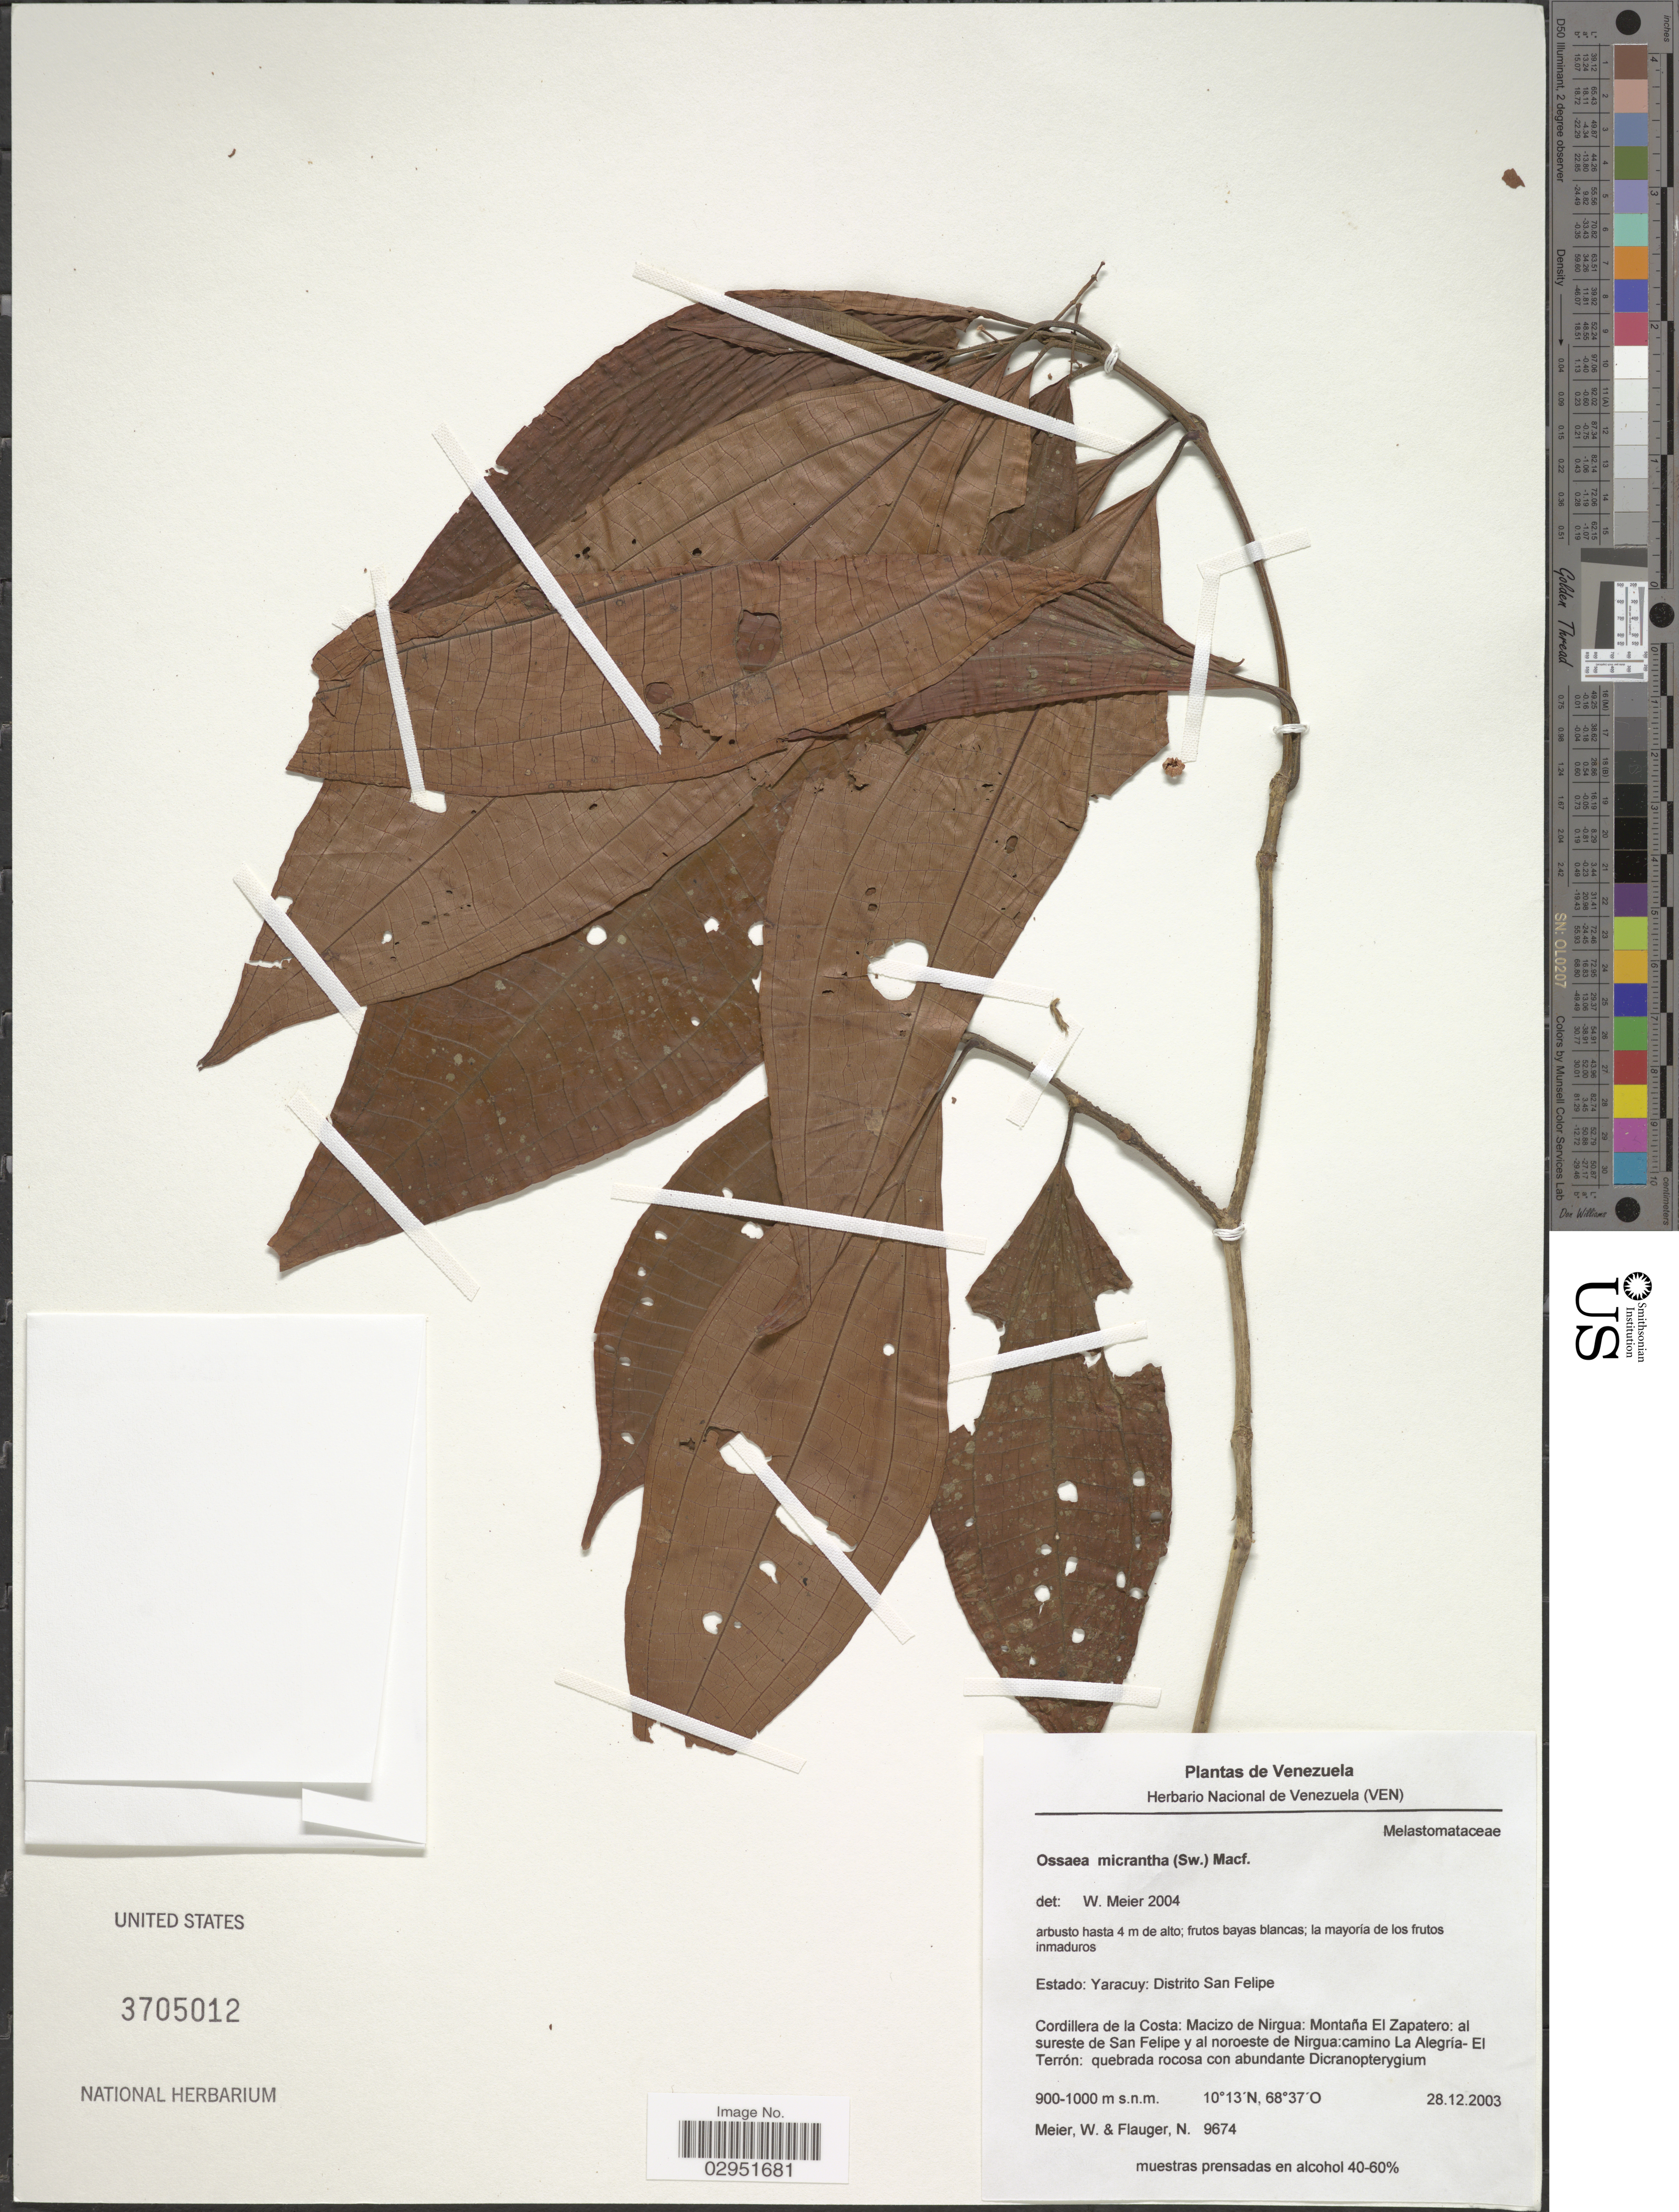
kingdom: Plantae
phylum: Tracheophyta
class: Magnoliopsida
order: Myrtales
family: Melastomataceae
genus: Ossaea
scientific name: Ossaea micrantha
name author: (Sw.) Macfad. ex Cogn.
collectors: W. Meier & N. Flauger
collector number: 9674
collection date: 2003-12-28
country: Venezuela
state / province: Yaracuy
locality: Estado: Yaracuy: Distrito San Felipe. Cordillera de la Costa: Macizo de Nirgua: Montaña El Zapatero: al sureste de San Felipe y al noroeste de Nirgua: camino La Alegria-El Terrón.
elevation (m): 900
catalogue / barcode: US 3705012